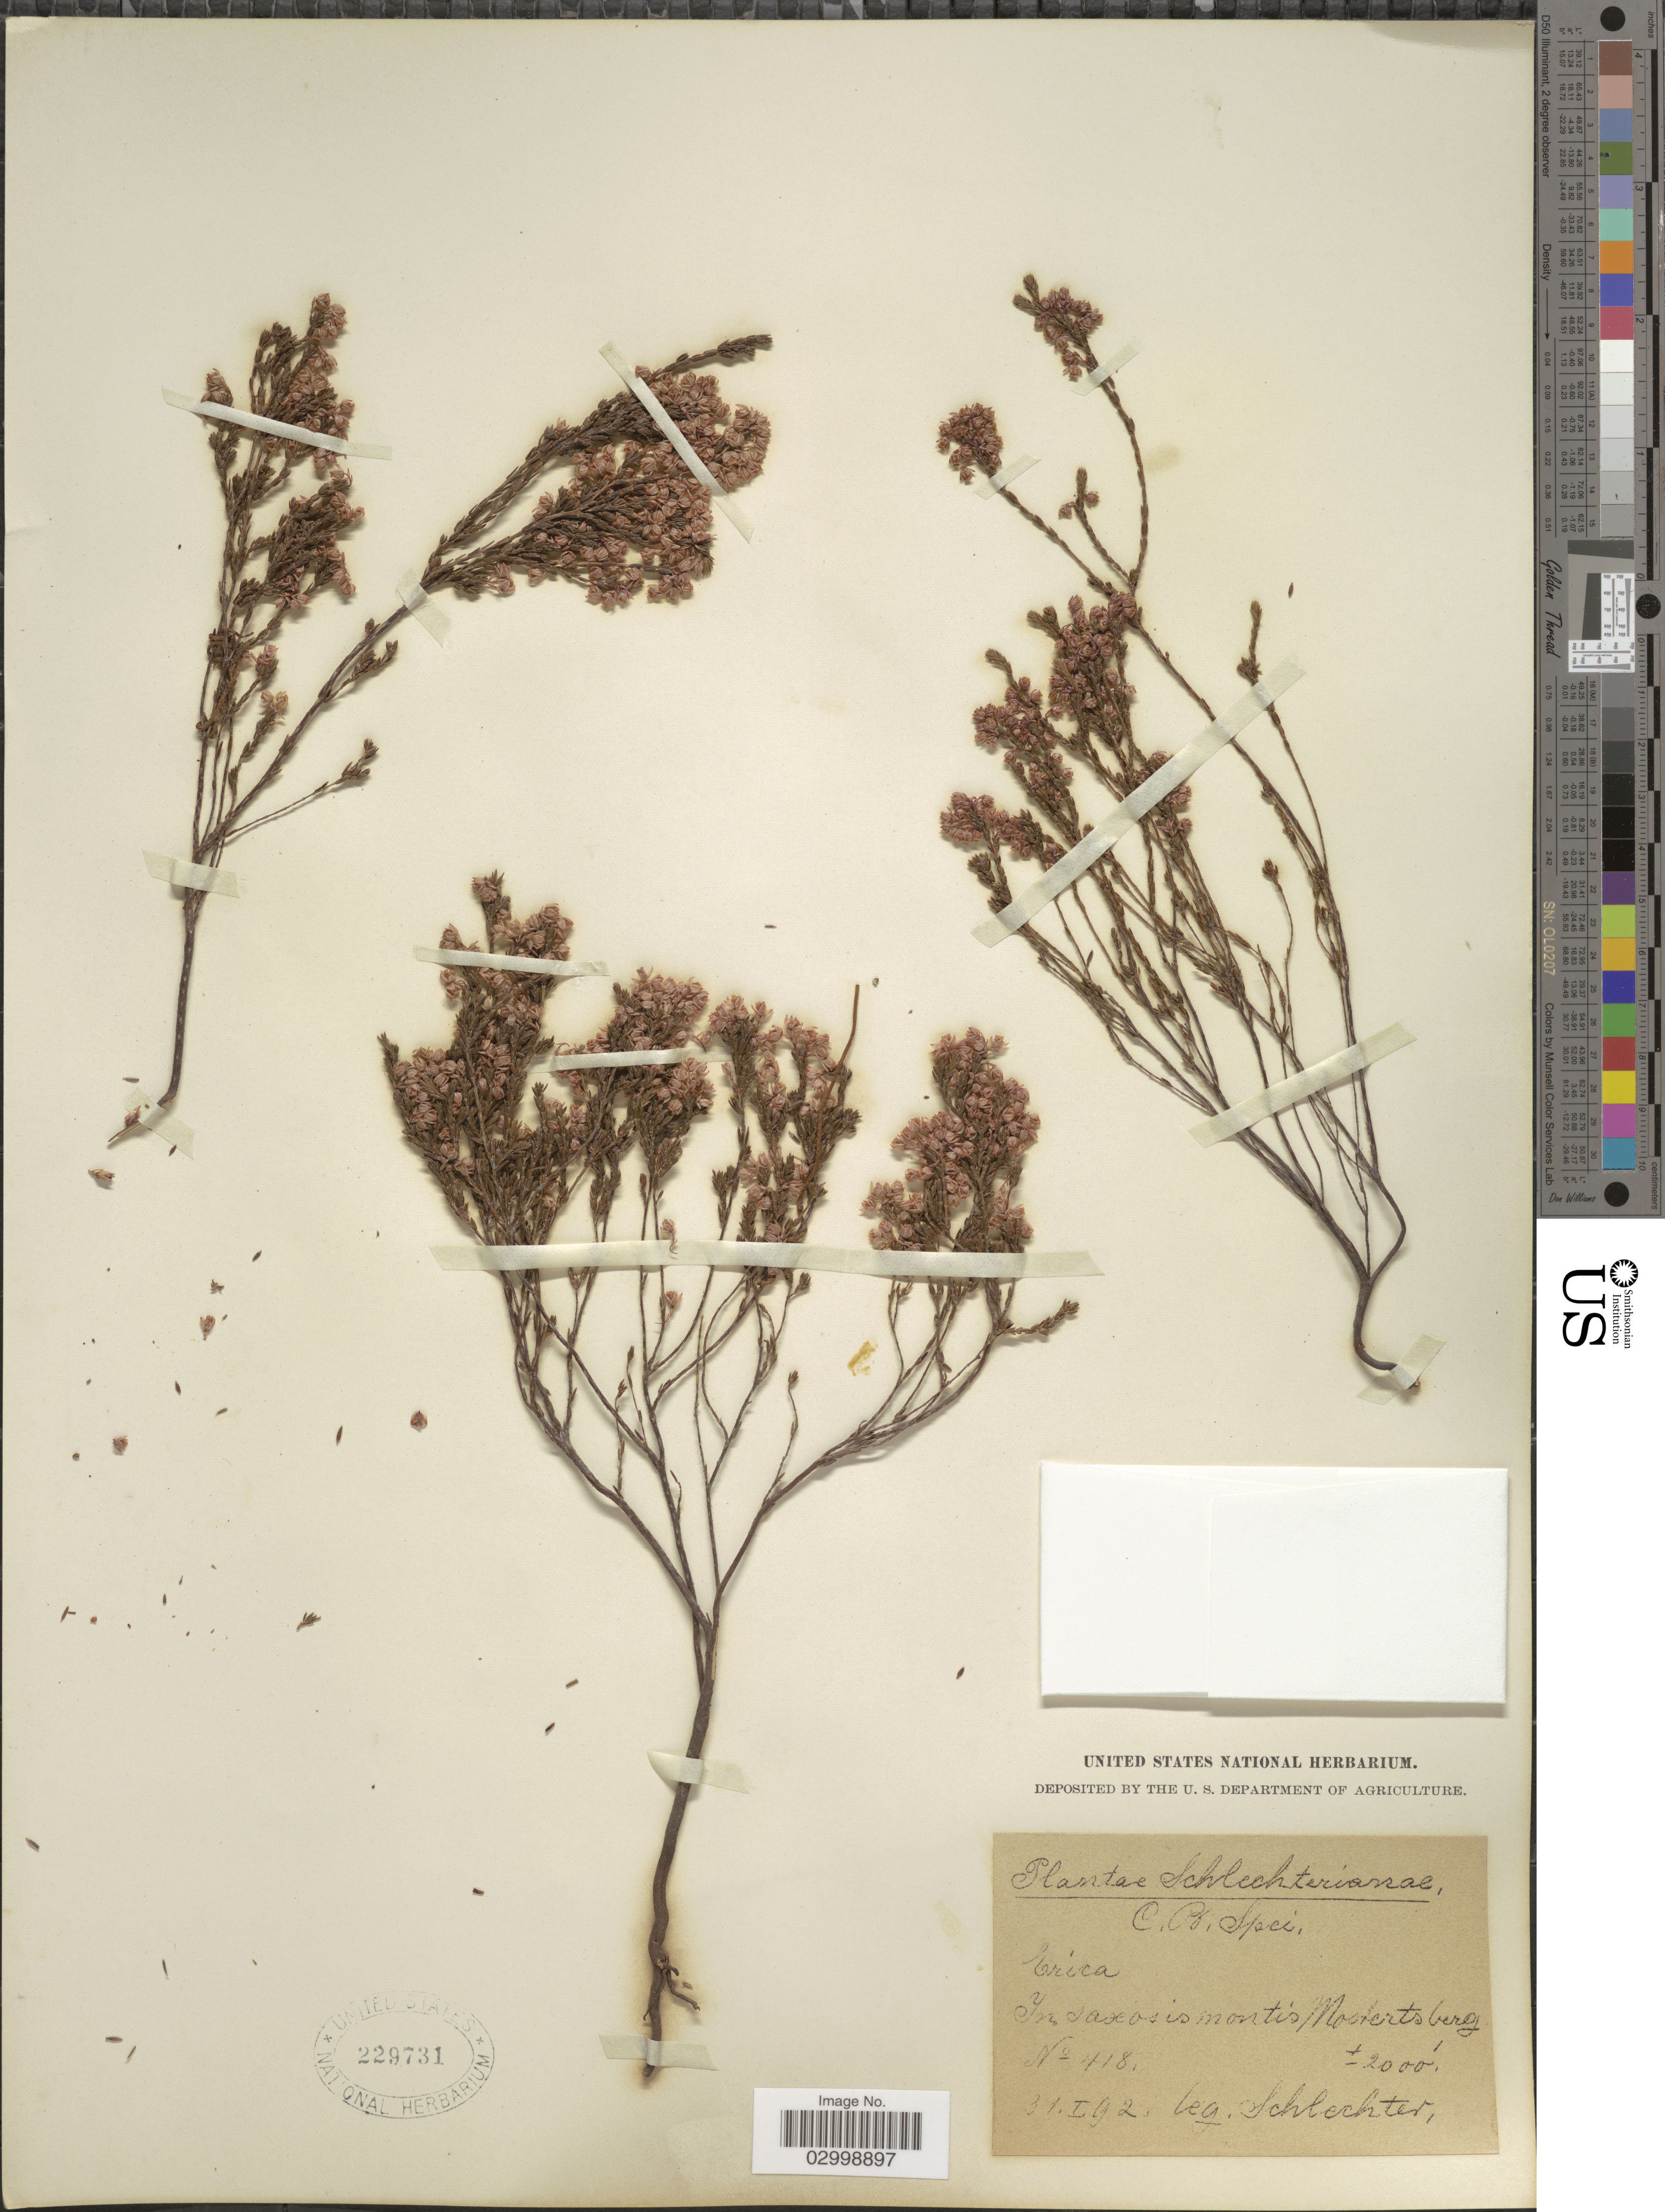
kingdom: Plantae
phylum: Tracheophyta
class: Magnoliopsida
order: Ericales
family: Ericaceae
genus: Erica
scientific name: Erica sp.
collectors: Schlechter, --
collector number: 418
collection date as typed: Transcribed d/m/y: 31/1/92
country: South Africa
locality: C. B. Spei, in saxosis montis Mosterts berg.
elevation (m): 610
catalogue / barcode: US 229731